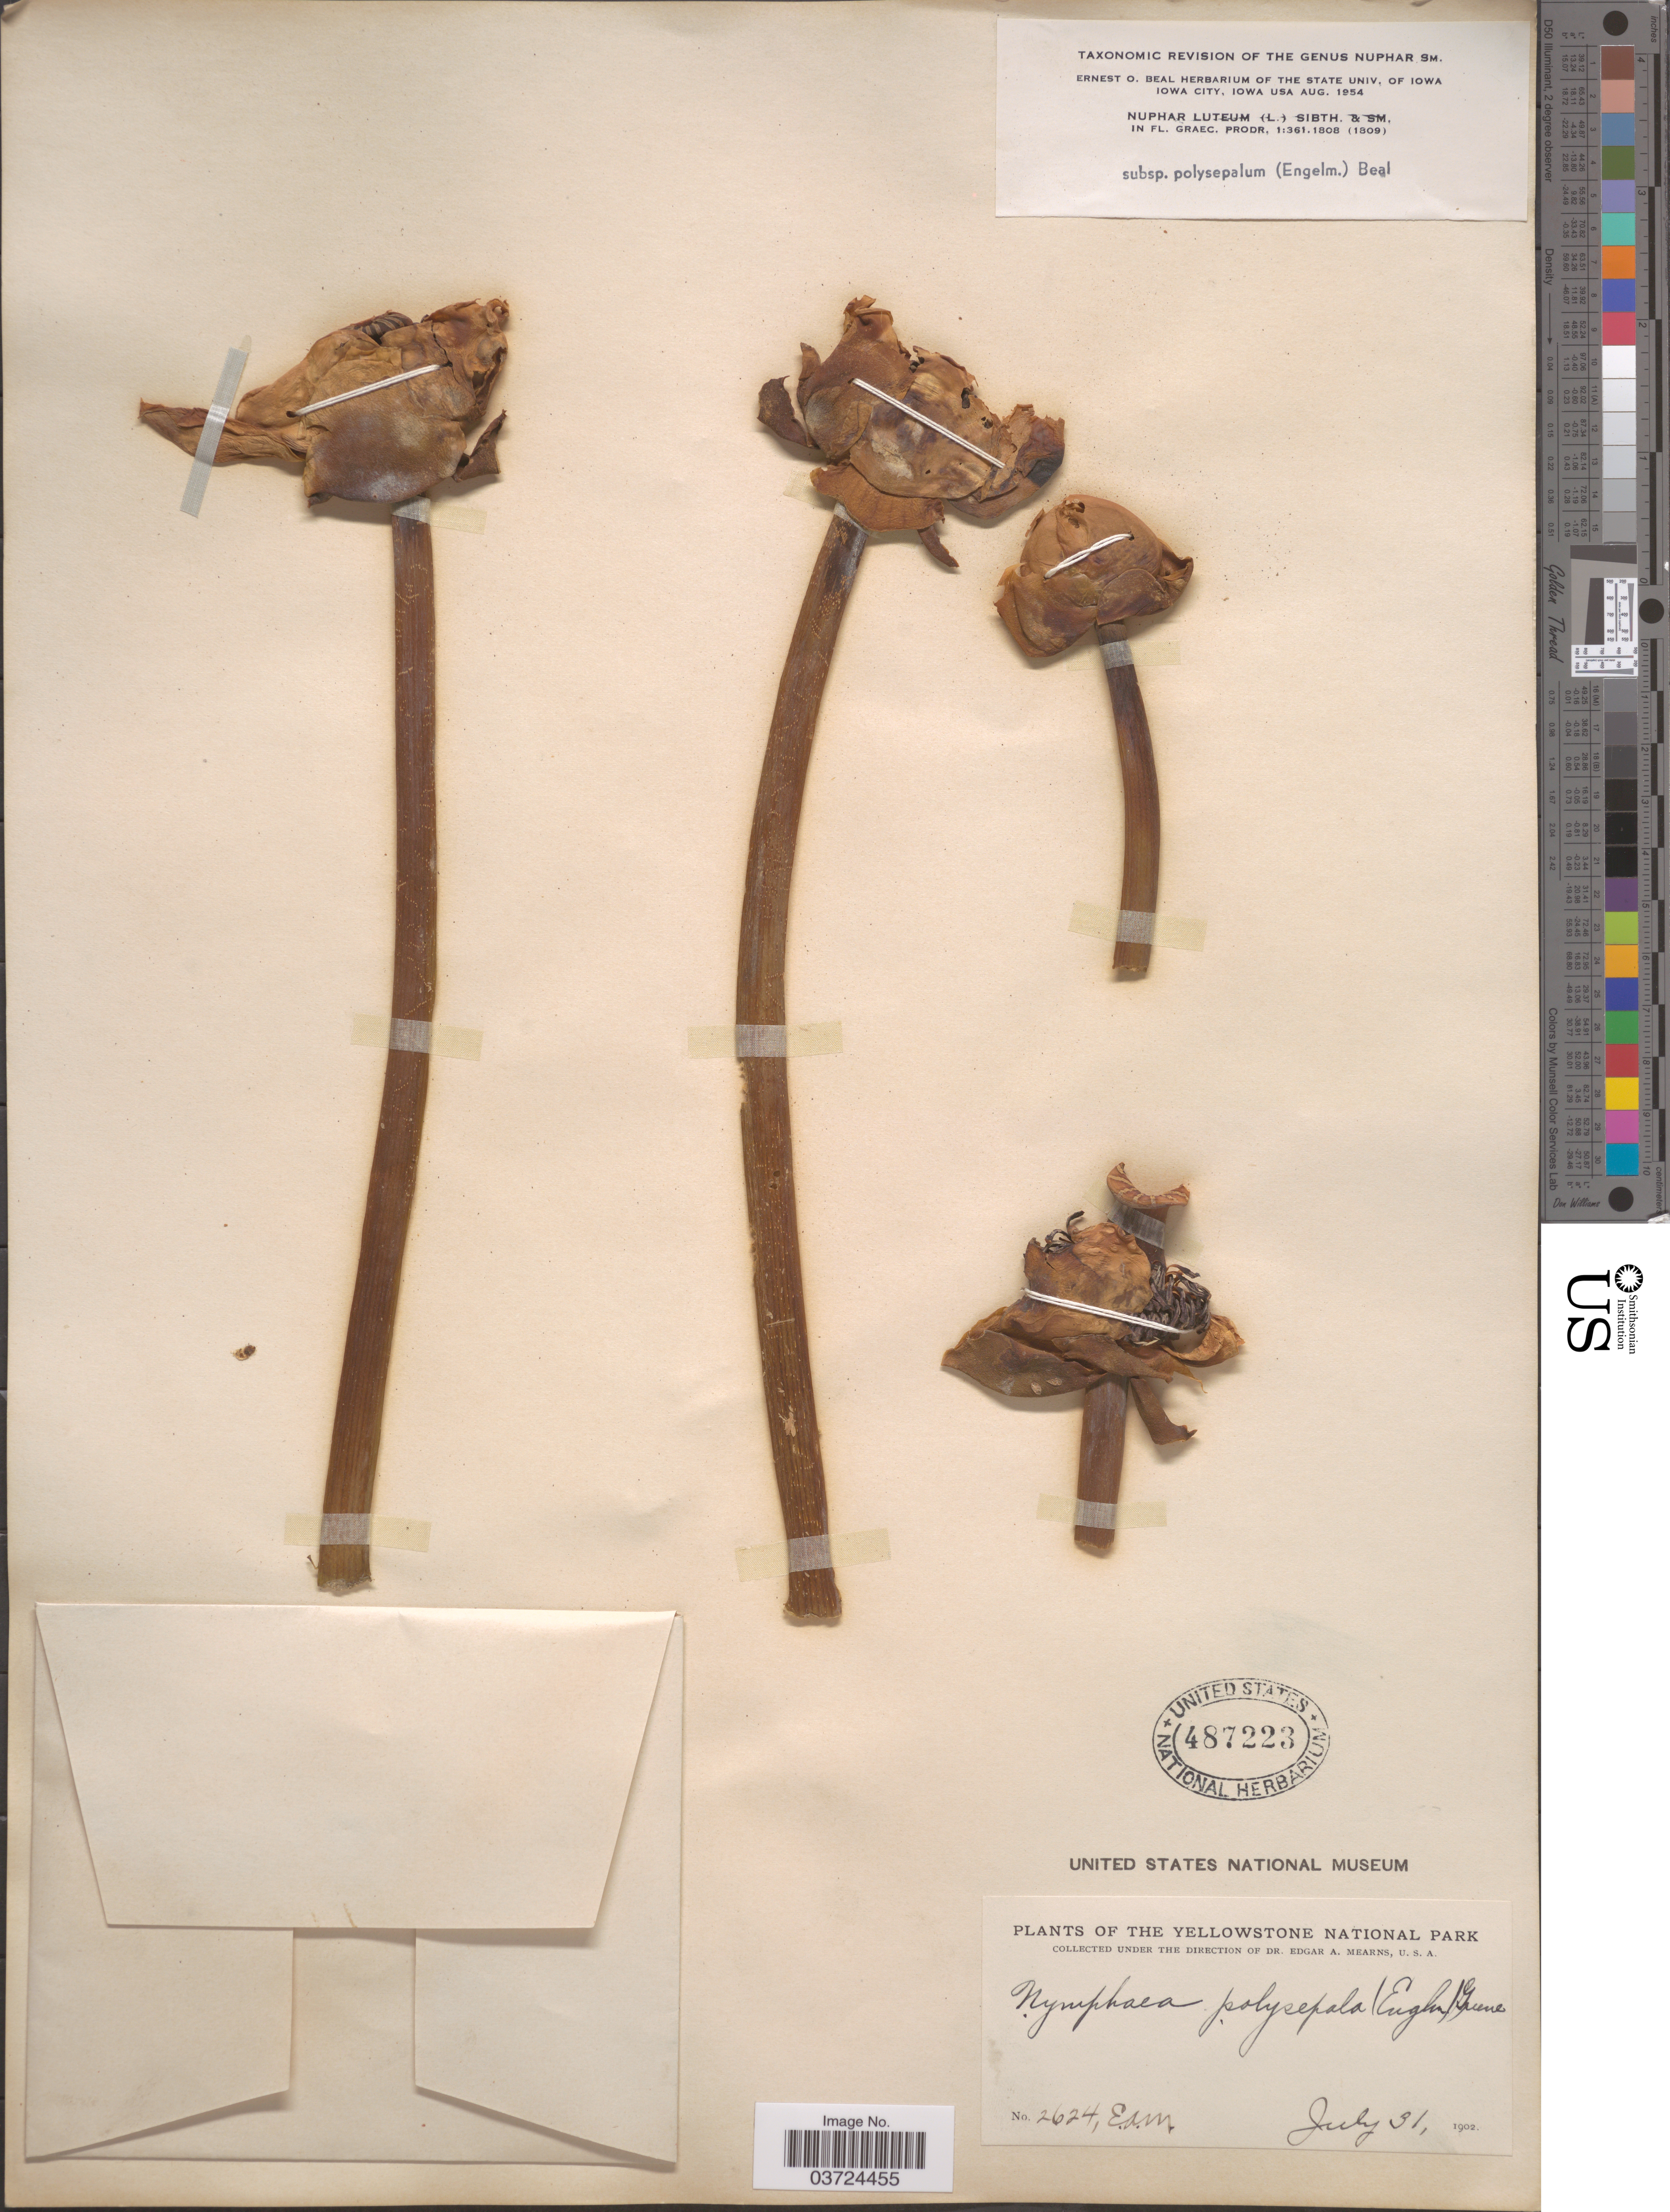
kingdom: Plantae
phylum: Tracheophyta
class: Magnoliopsida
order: Nymphaeales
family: Nymphaeaceae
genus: Nuphar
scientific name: Nuphar polysepala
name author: Englem.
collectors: E. A. Mearns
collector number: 2624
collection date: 1902-07-31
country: United States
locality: The Yellowstone National Park.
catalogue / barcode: US 487223